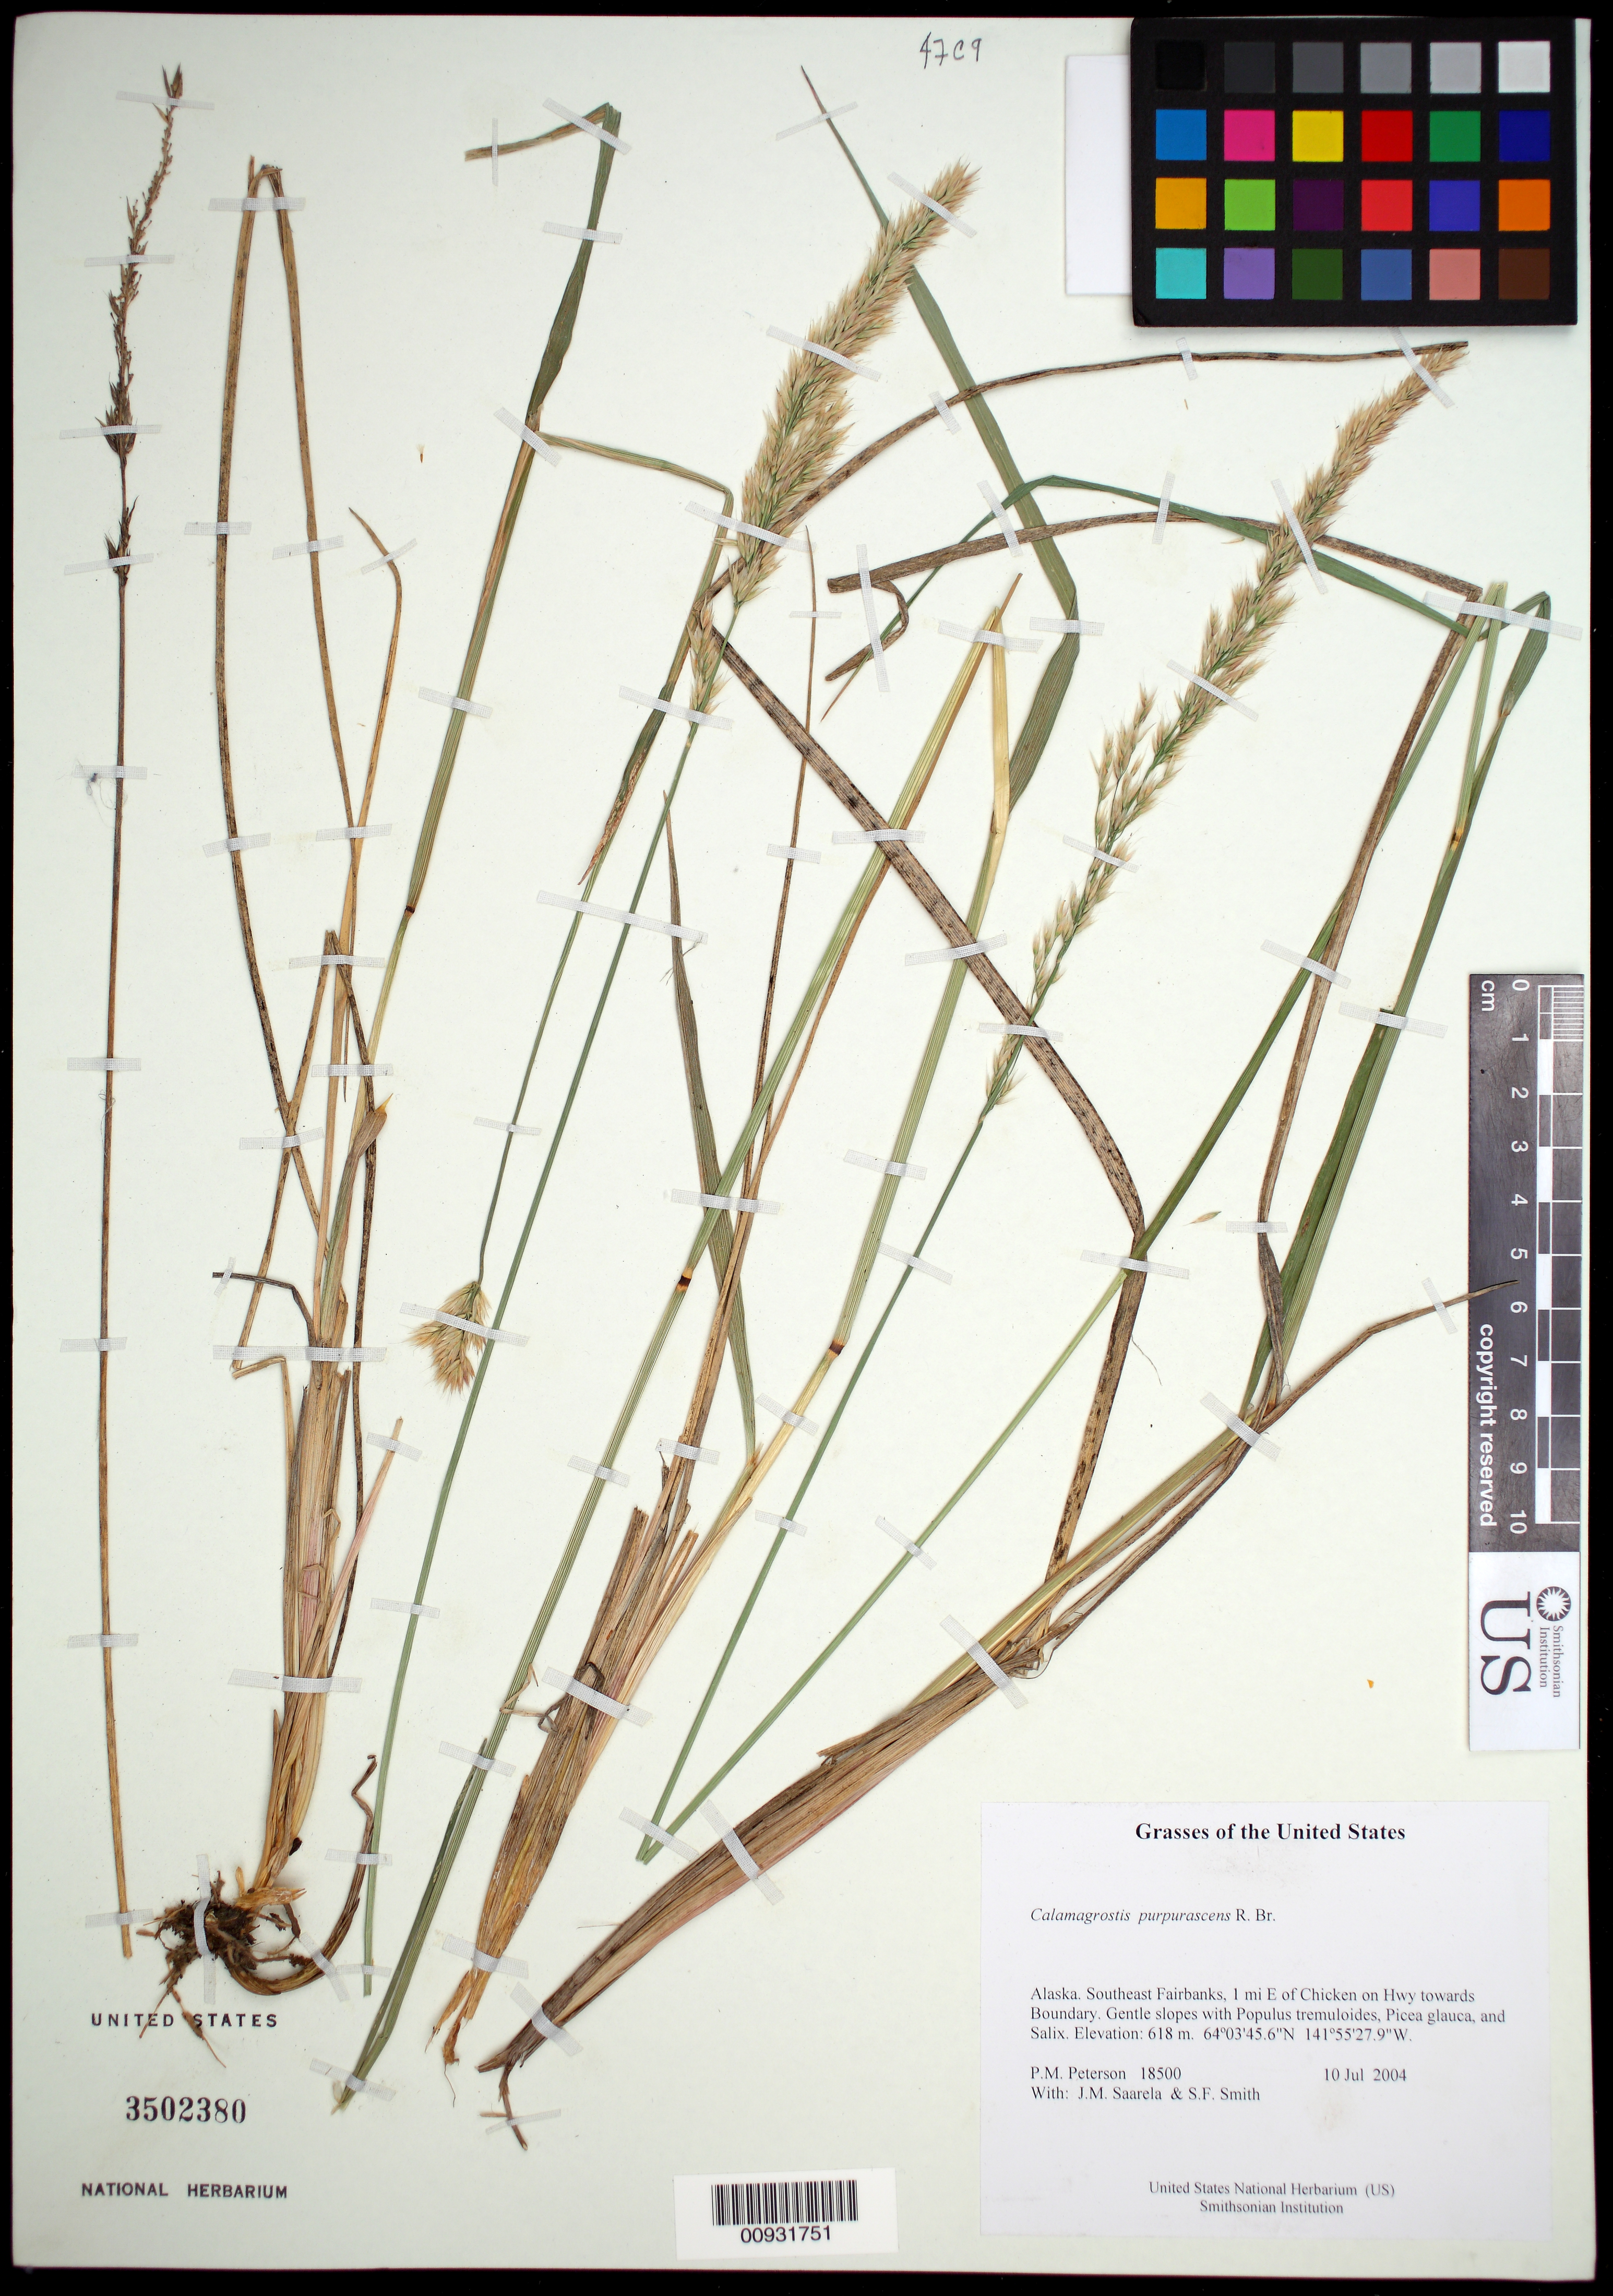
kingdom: Plantae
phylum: Tracheophyta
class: Liliopsida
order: Poales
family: Poaceae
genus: Calamagrostis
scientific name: Calamagrostis purpurascens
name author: R. Br.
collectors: P. M. Peterson, J. Saarela & S.F. Smith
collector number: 18500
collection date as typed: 10 Jul 2004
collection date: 2004-07-10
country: United States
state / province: Alaska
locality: Southeast Fairbanks, 1 mi E of Chicken on Hwy towards Boundary. Gentle slopes with Populus tremuloides, Picea glauca, and Salix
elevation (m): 618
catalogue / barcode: US 3502380